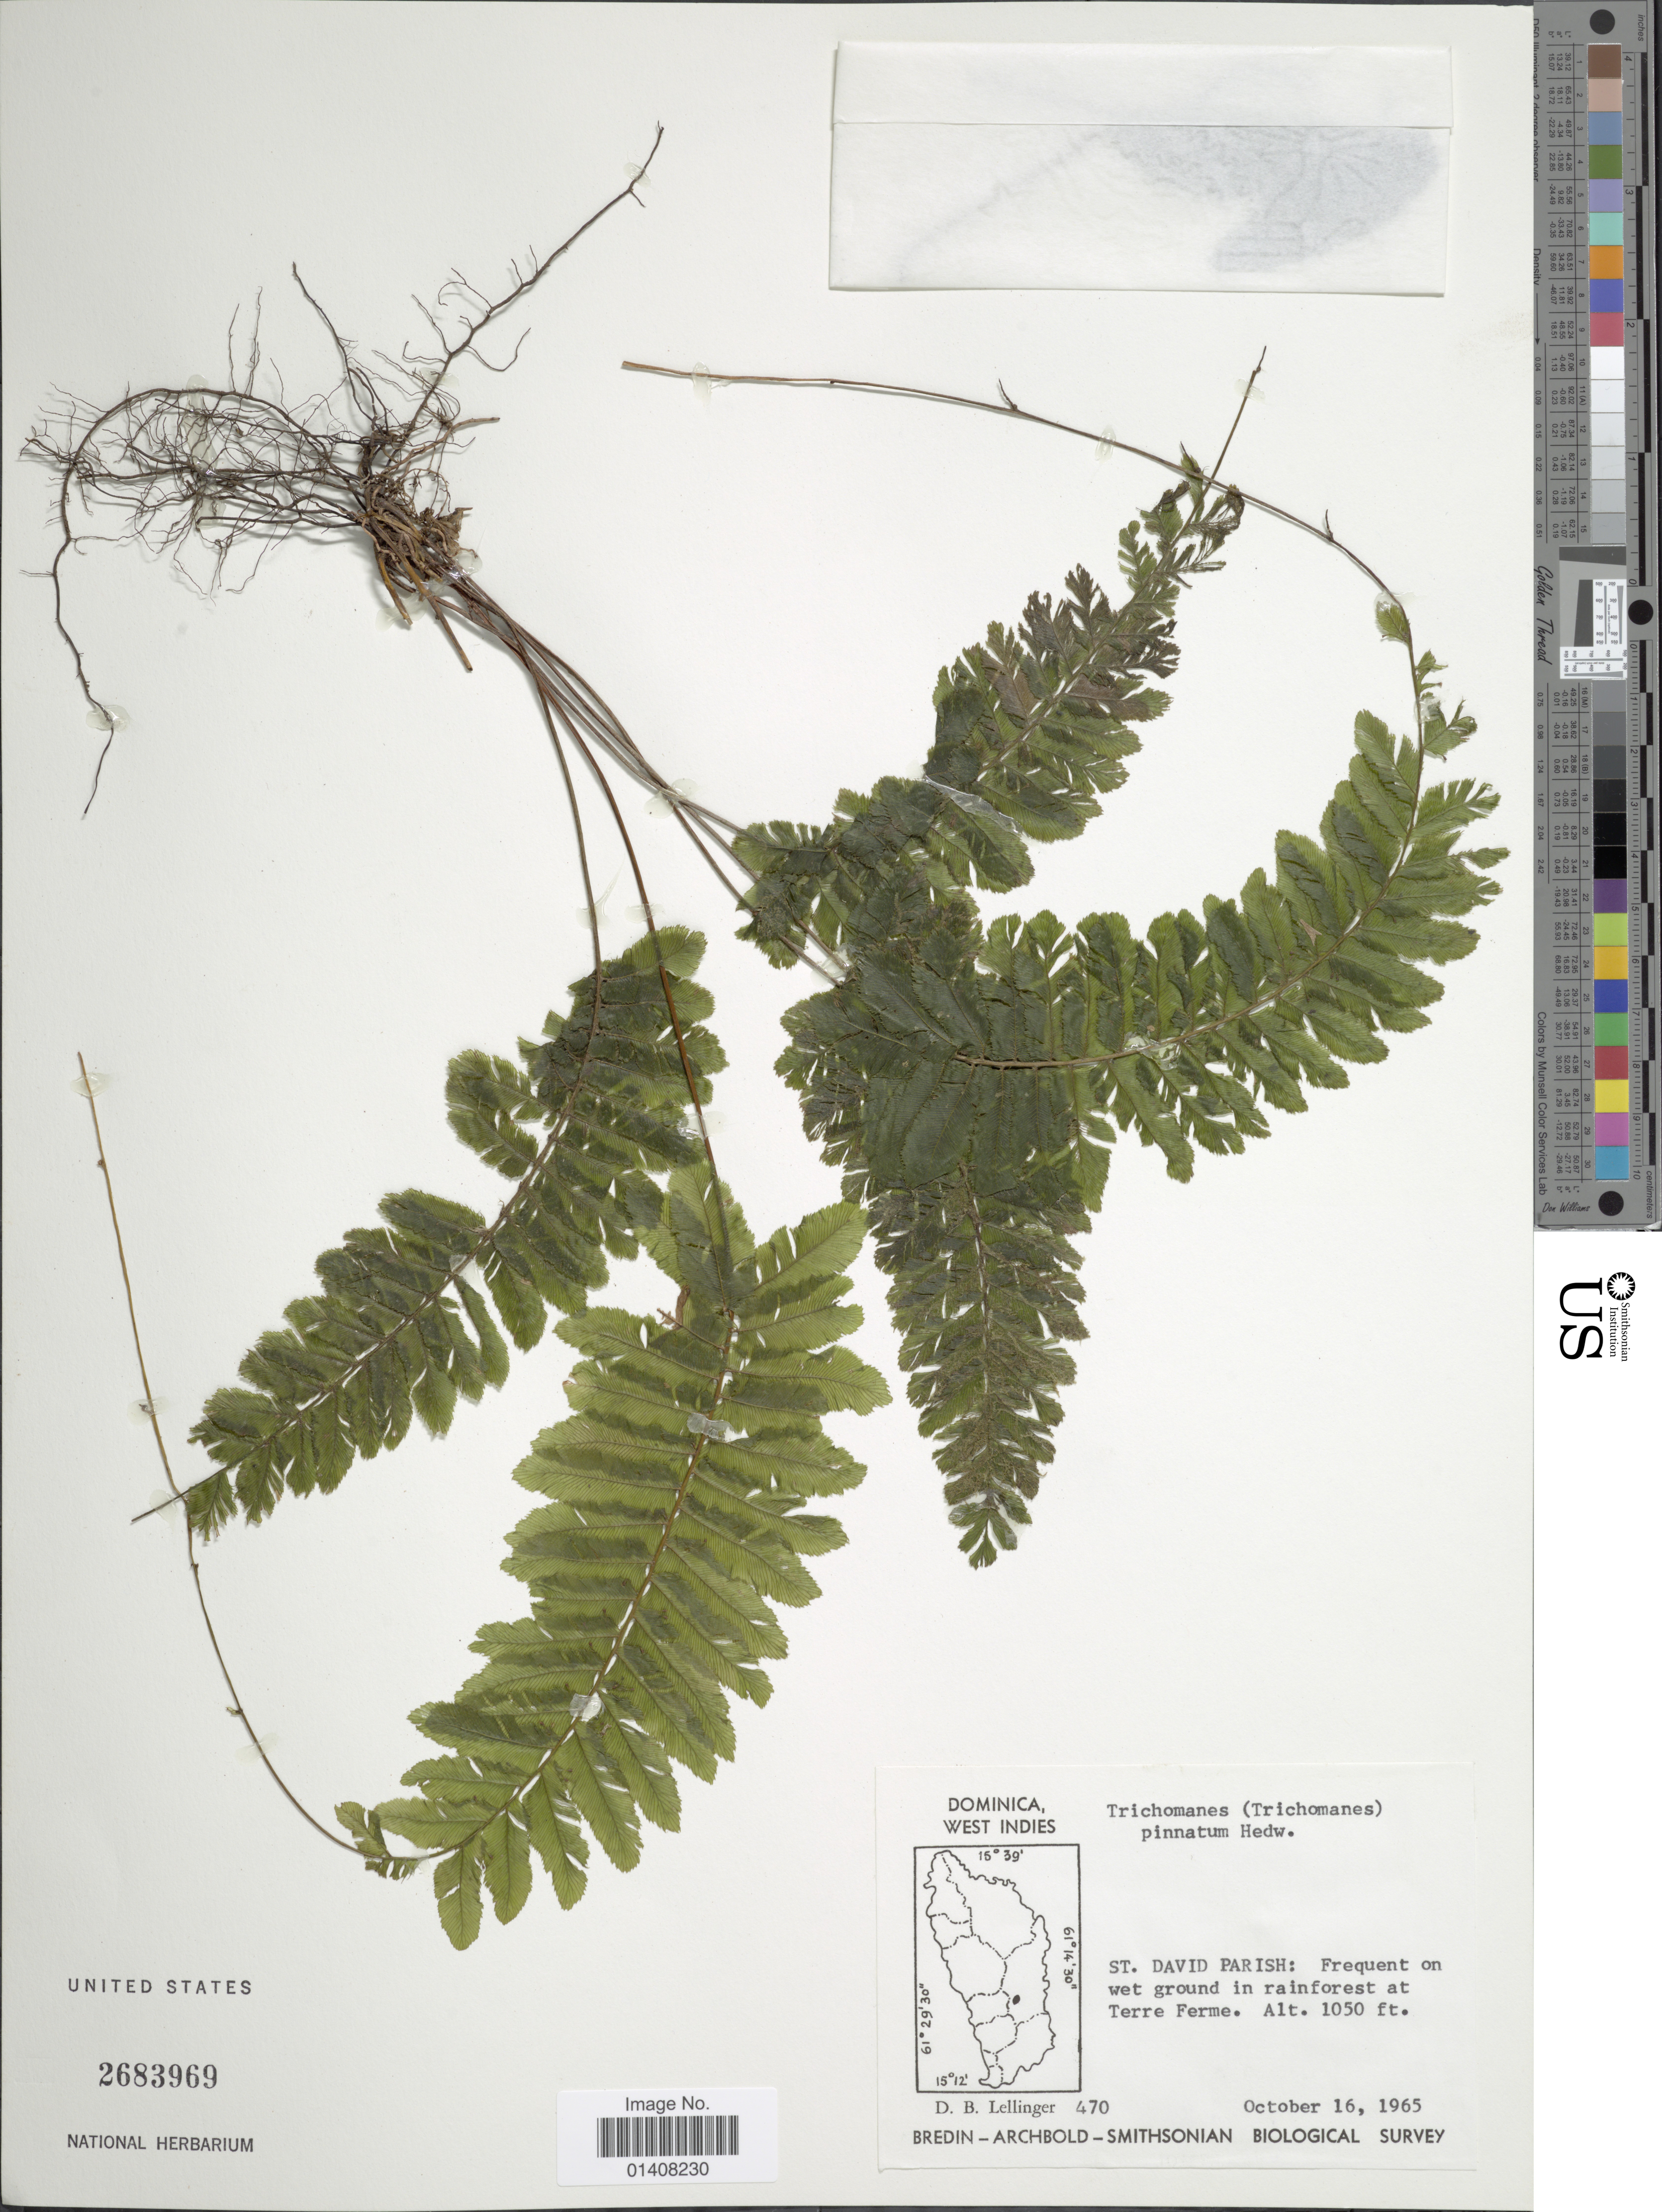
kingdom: Plantae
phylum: Tracheophyta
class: Polypodiopsida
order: Hymenophyllales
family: Hymenophyllaceae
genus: Trichomanes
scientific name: Trichomanes pinnatum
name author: Hedw.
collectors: D. B. Lellinger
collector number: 470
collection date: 1965-10-16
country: Dominica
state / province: St. David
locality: Dominica West Indies, St. David parish: frequent on wet ground in rainforest at Terre Ferme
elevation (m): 320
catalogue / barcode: US 2683969